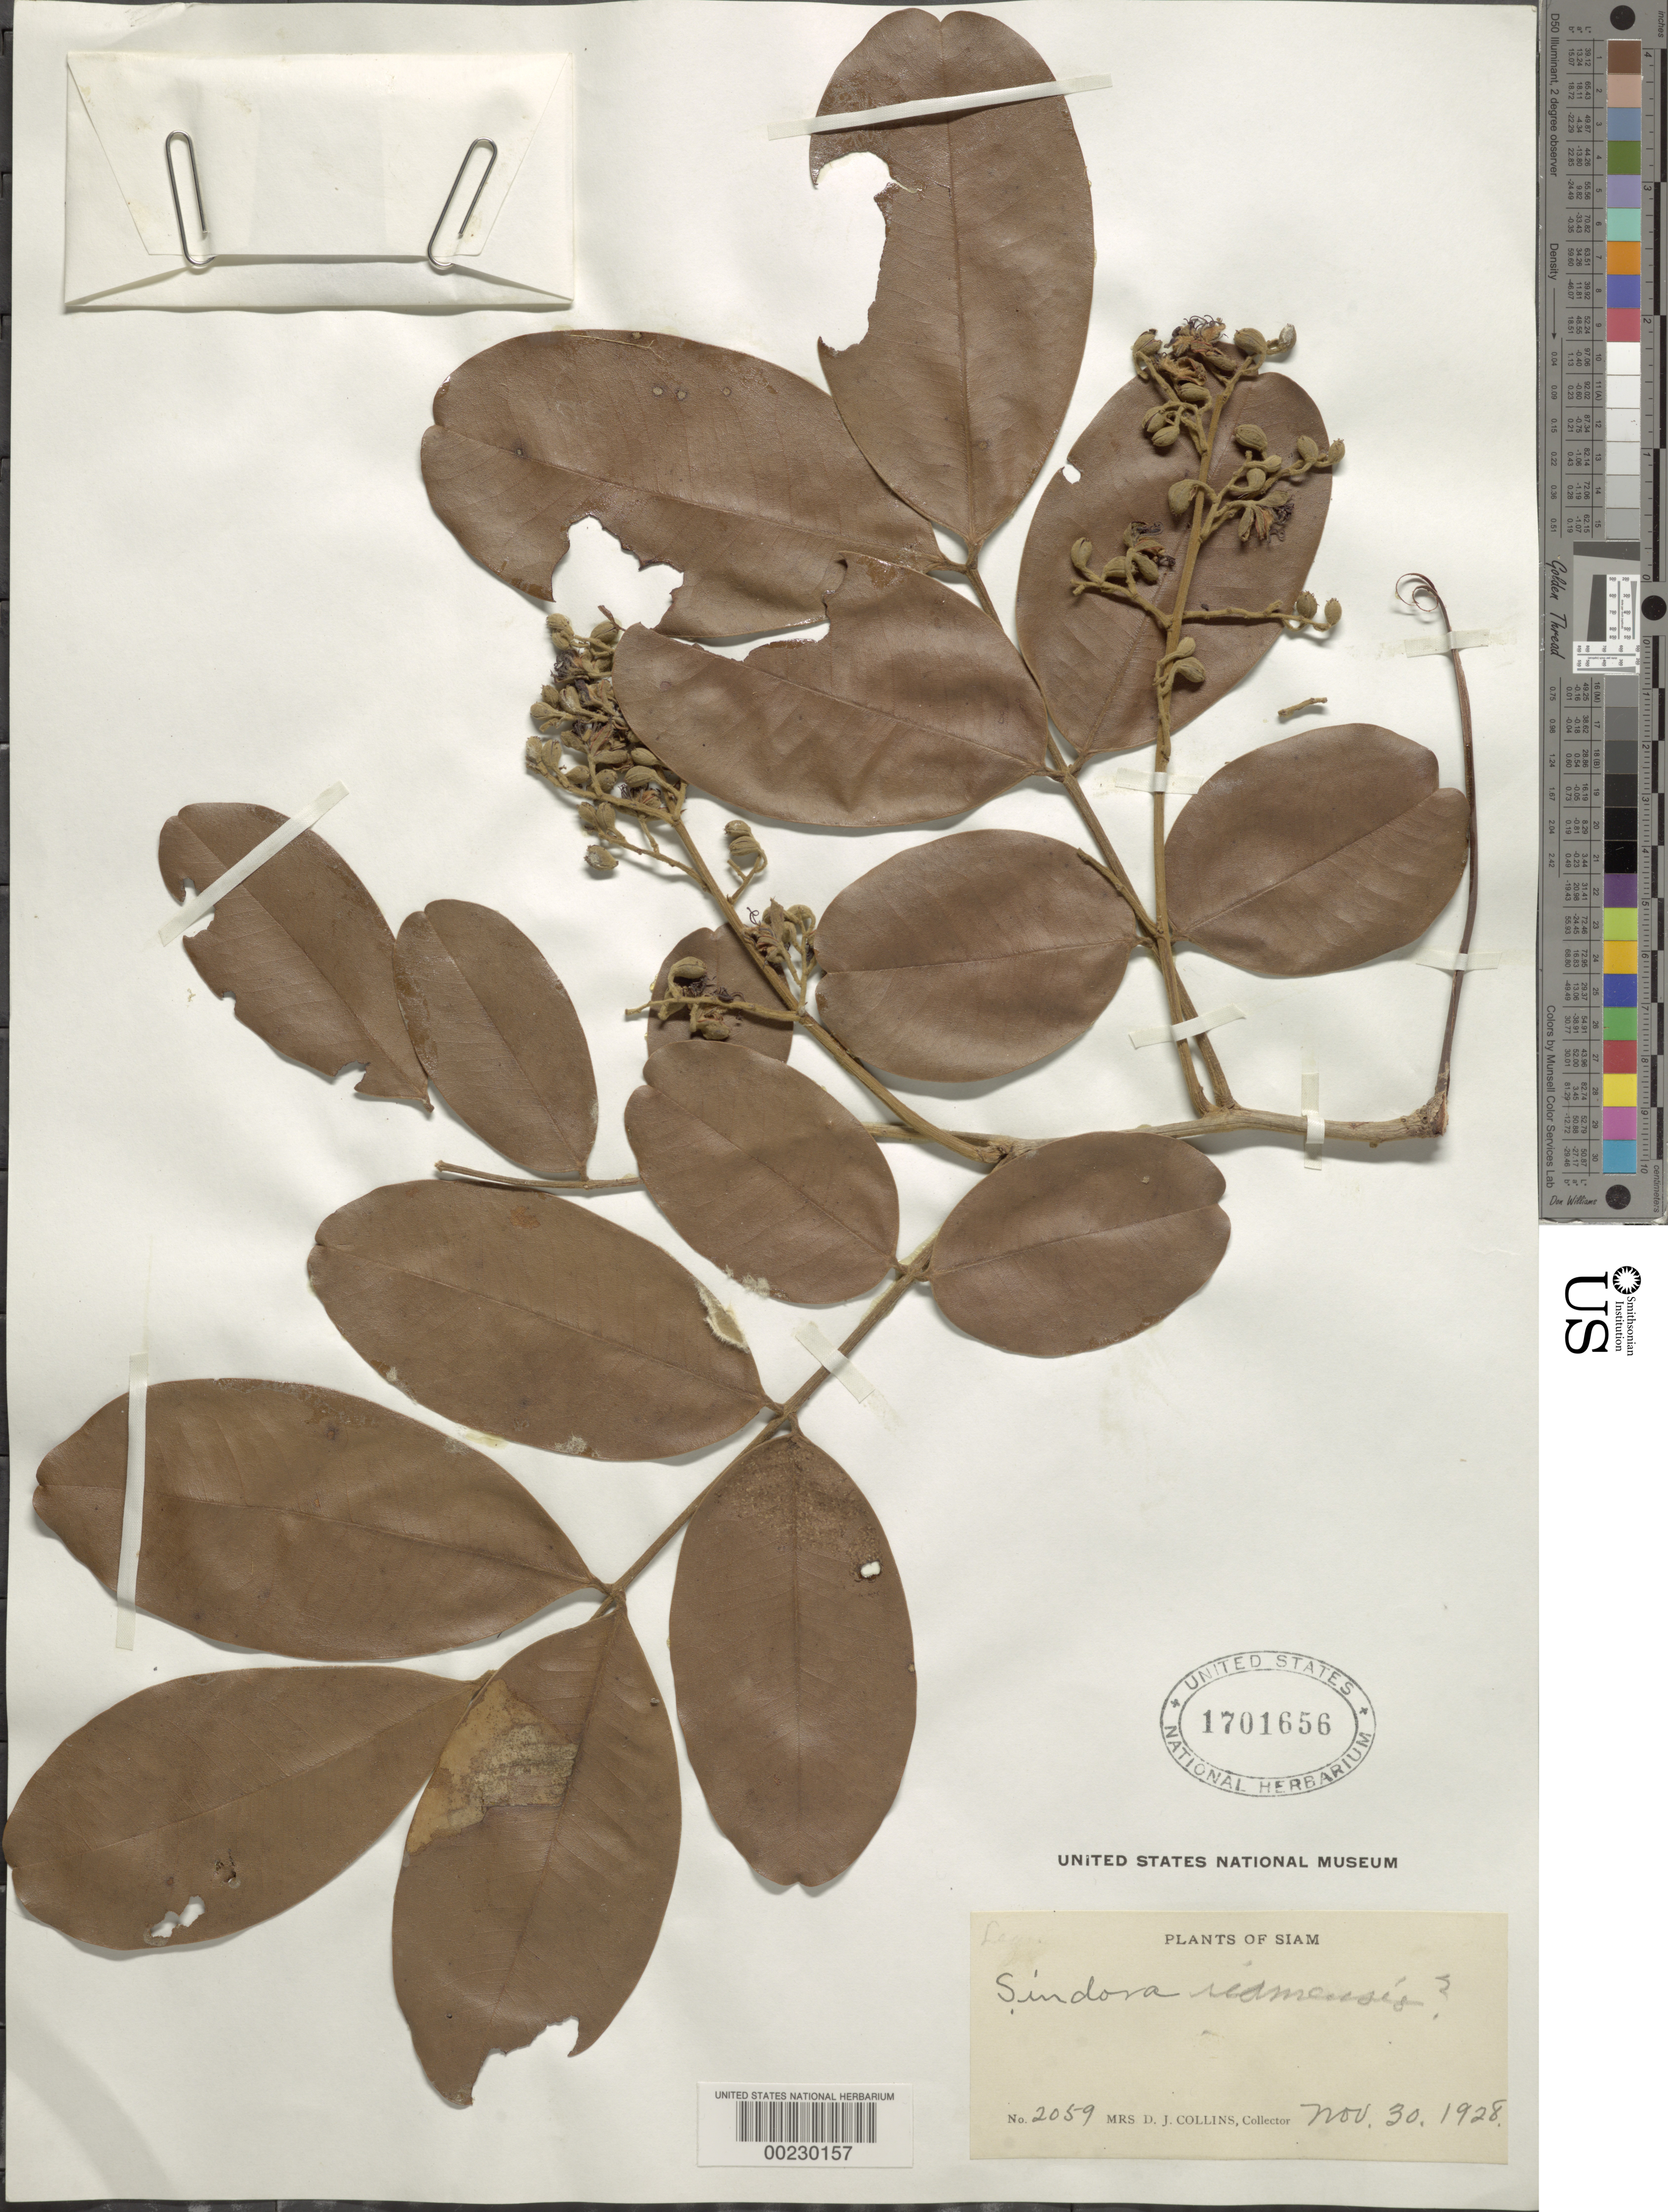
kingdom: Plantae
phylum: Tracheophyta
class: Magnoliopsida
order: Fabales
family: Fabaceae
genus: Sindora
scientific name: Sindora siamensis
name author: Teysm. ex Miq.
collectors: Mrs. D. J. Collins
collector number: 2059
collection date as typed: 30 Nov 1928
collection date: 1928-11-30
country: Thailand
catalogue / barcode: US 1701656